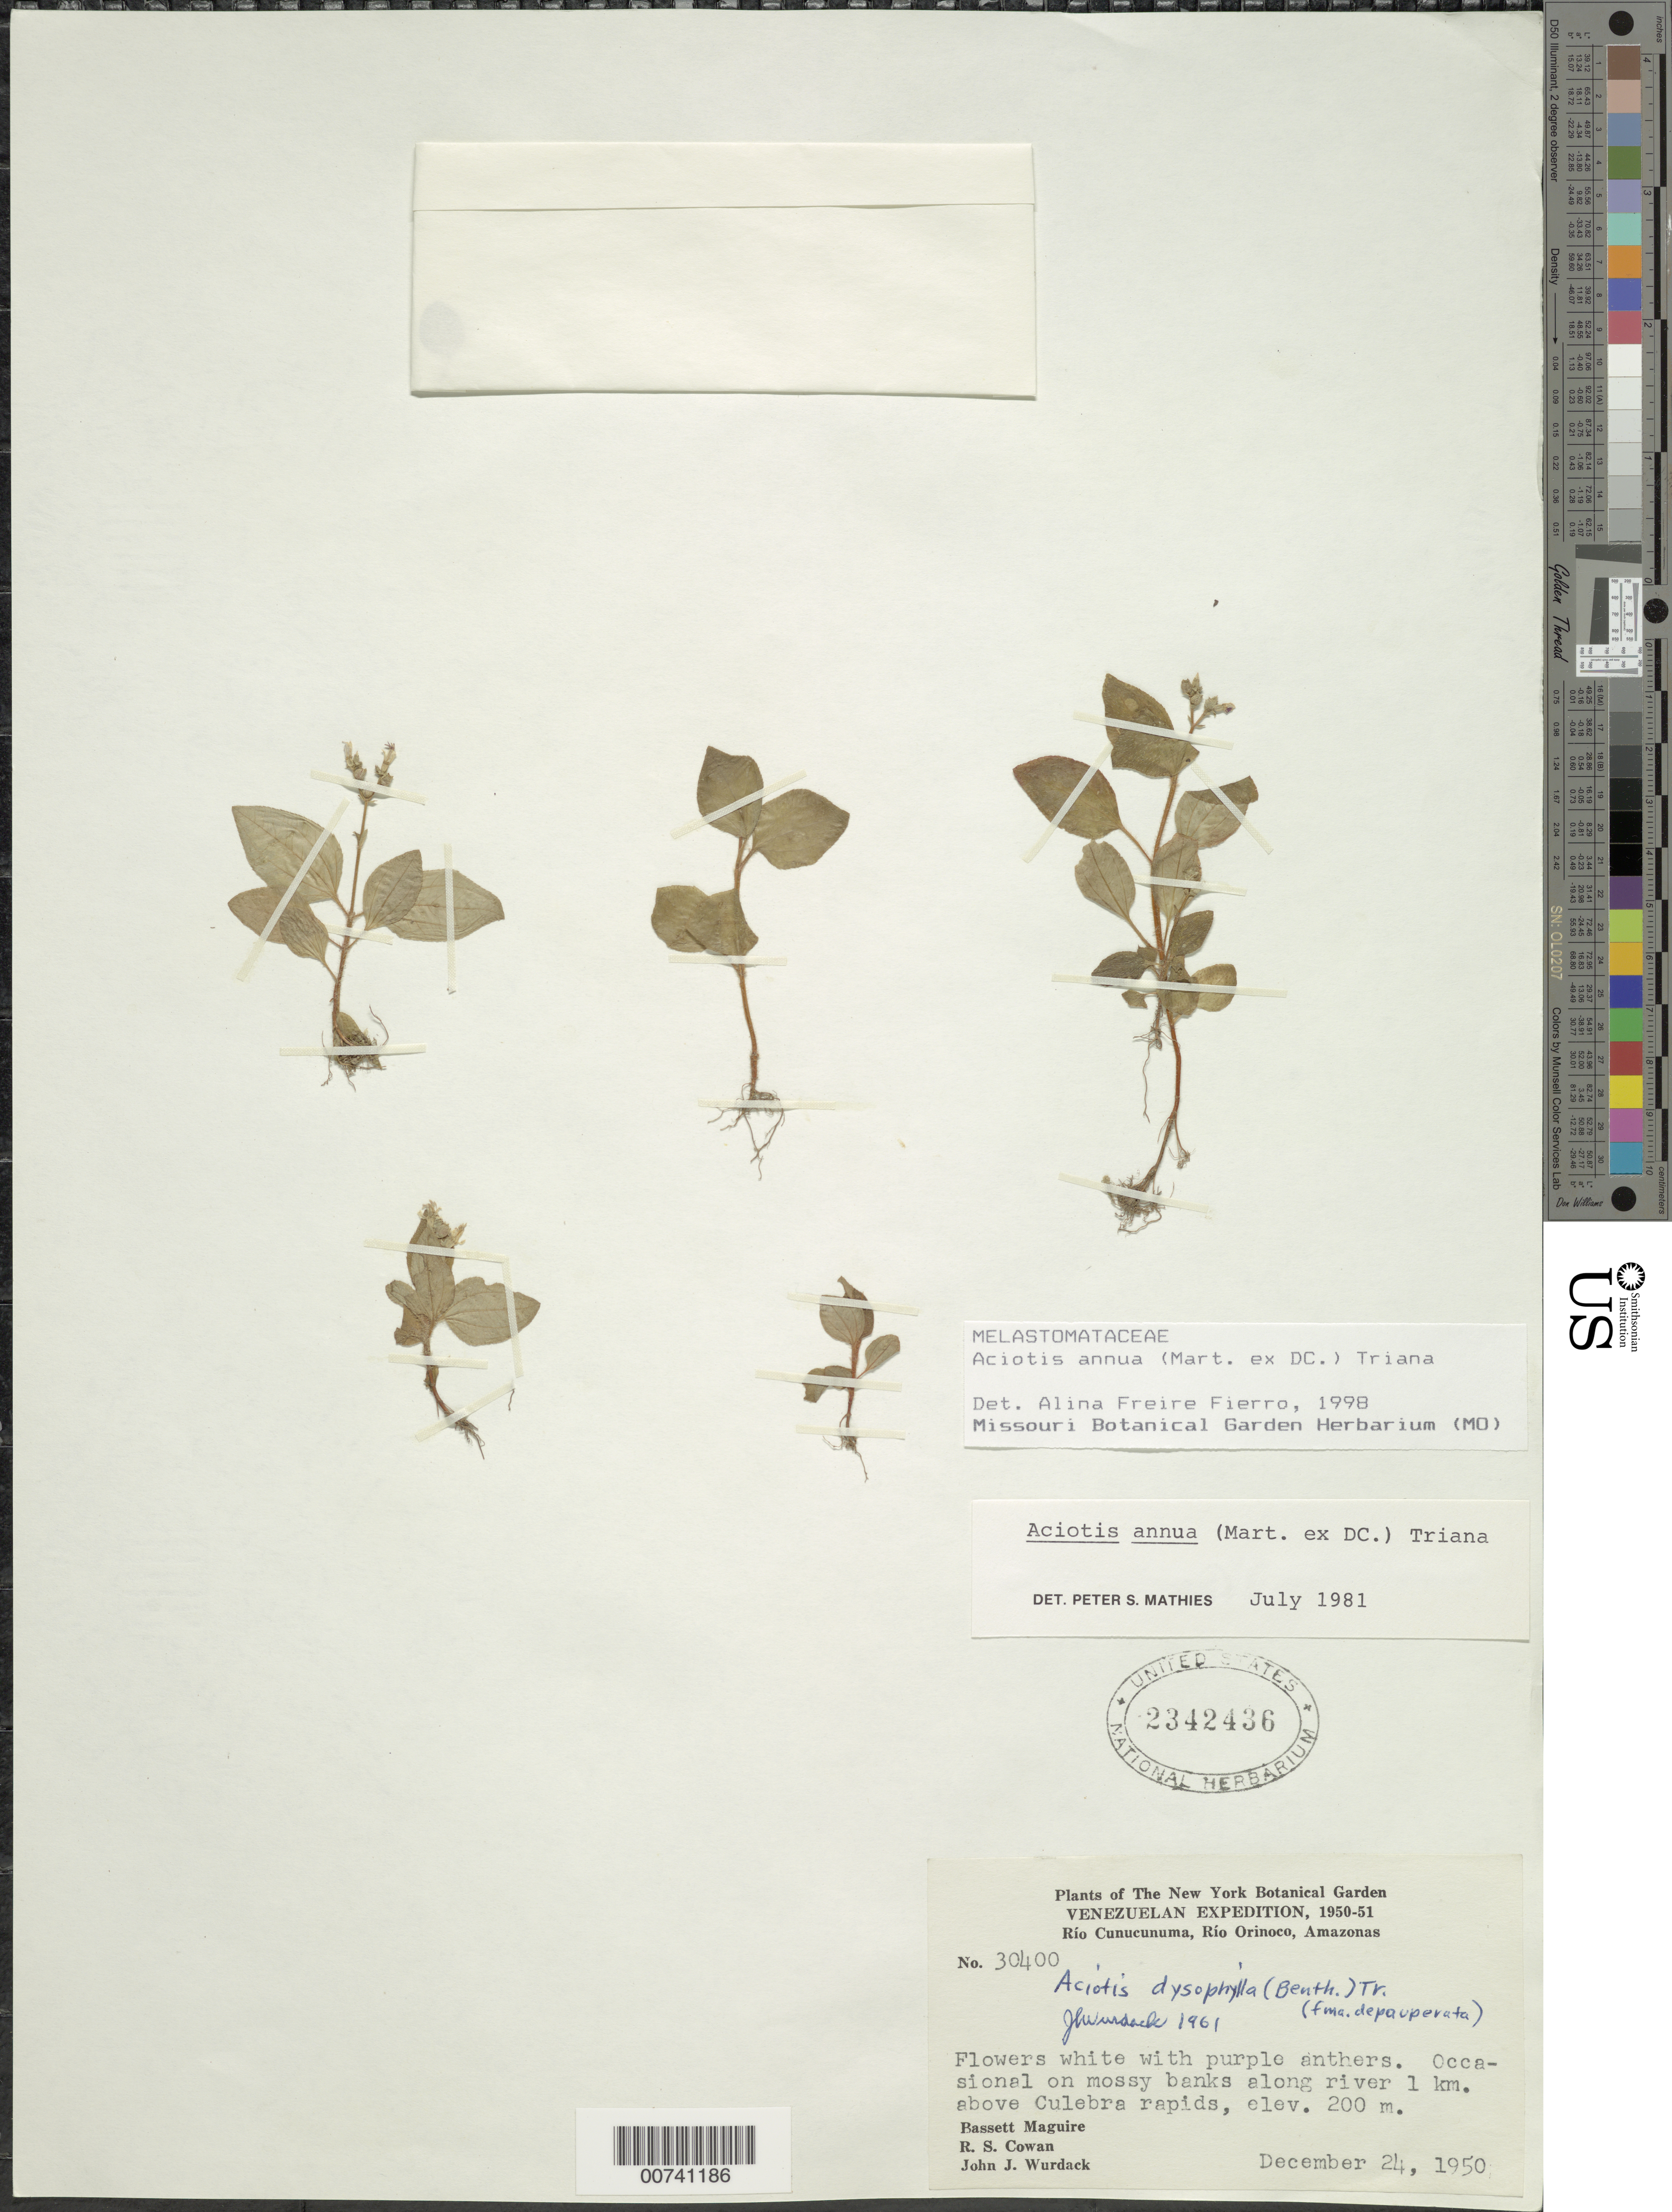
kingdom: Plantae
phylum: Tracheophyta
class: Magnoliopsida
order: Myrtales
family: Melastomataceae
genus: Aciotis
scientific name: Aciotis annua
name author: (Mart. ex DC.) Triana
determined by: Freire-Fierro, A.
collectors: B. Maguire, R. S. Cowan & J. J. Wurdack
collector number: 30400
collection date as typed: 24-Dec-50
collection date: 1950-12-24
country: Venezuela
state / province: Amazonas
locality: Río Cunucunuma, Culebra Rapids, 1 km above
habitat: Mossy banks along river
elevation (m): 200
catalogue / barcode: US 2342436